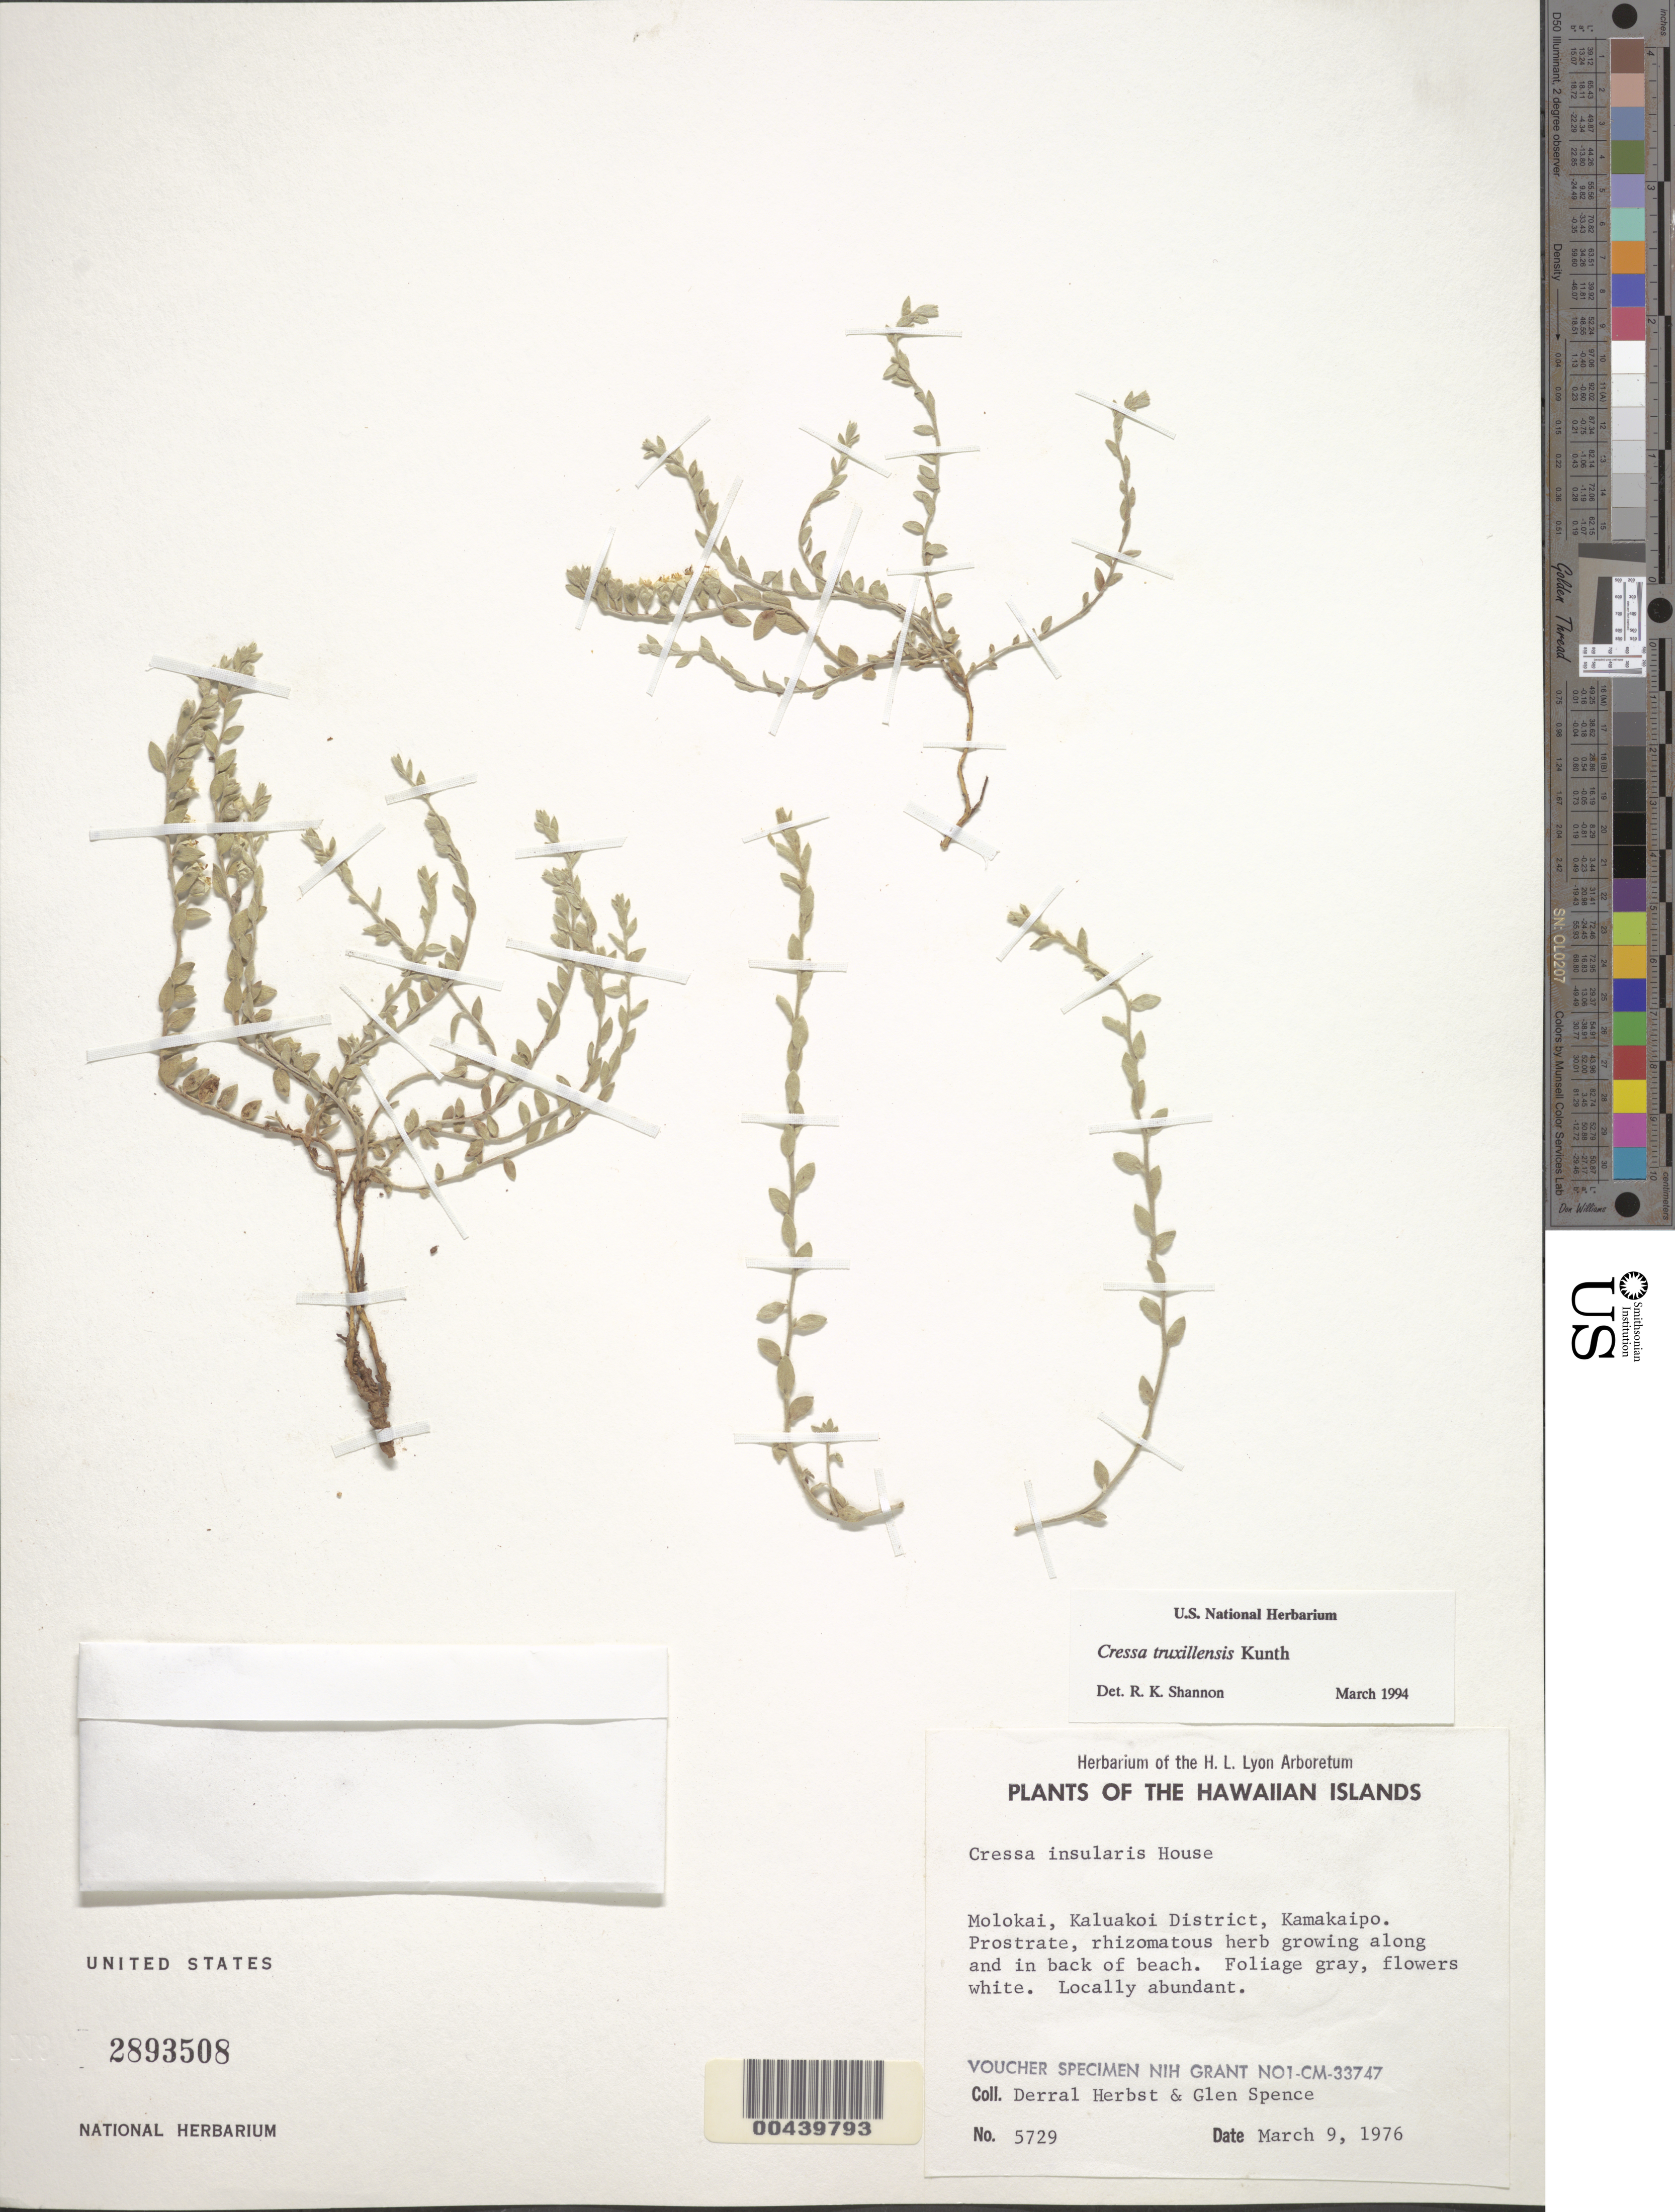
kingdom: Plantae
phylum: Tracheophyta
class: Magnoliopsida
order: Solanales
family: Convolvulaceae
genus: Cressa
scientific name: Cressa truxillensis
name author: Kunth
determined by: Shannon, R. K., (UNITED STATES)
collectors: D. R. Herbst & G. Spence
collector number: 5729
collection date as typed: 9 Mar 1976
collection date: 1976-03-09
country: United States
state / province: Hawaii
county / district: Maui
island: Moloka'i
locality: Kaluakoi District, Kamakaipo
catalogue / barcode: US 2893508